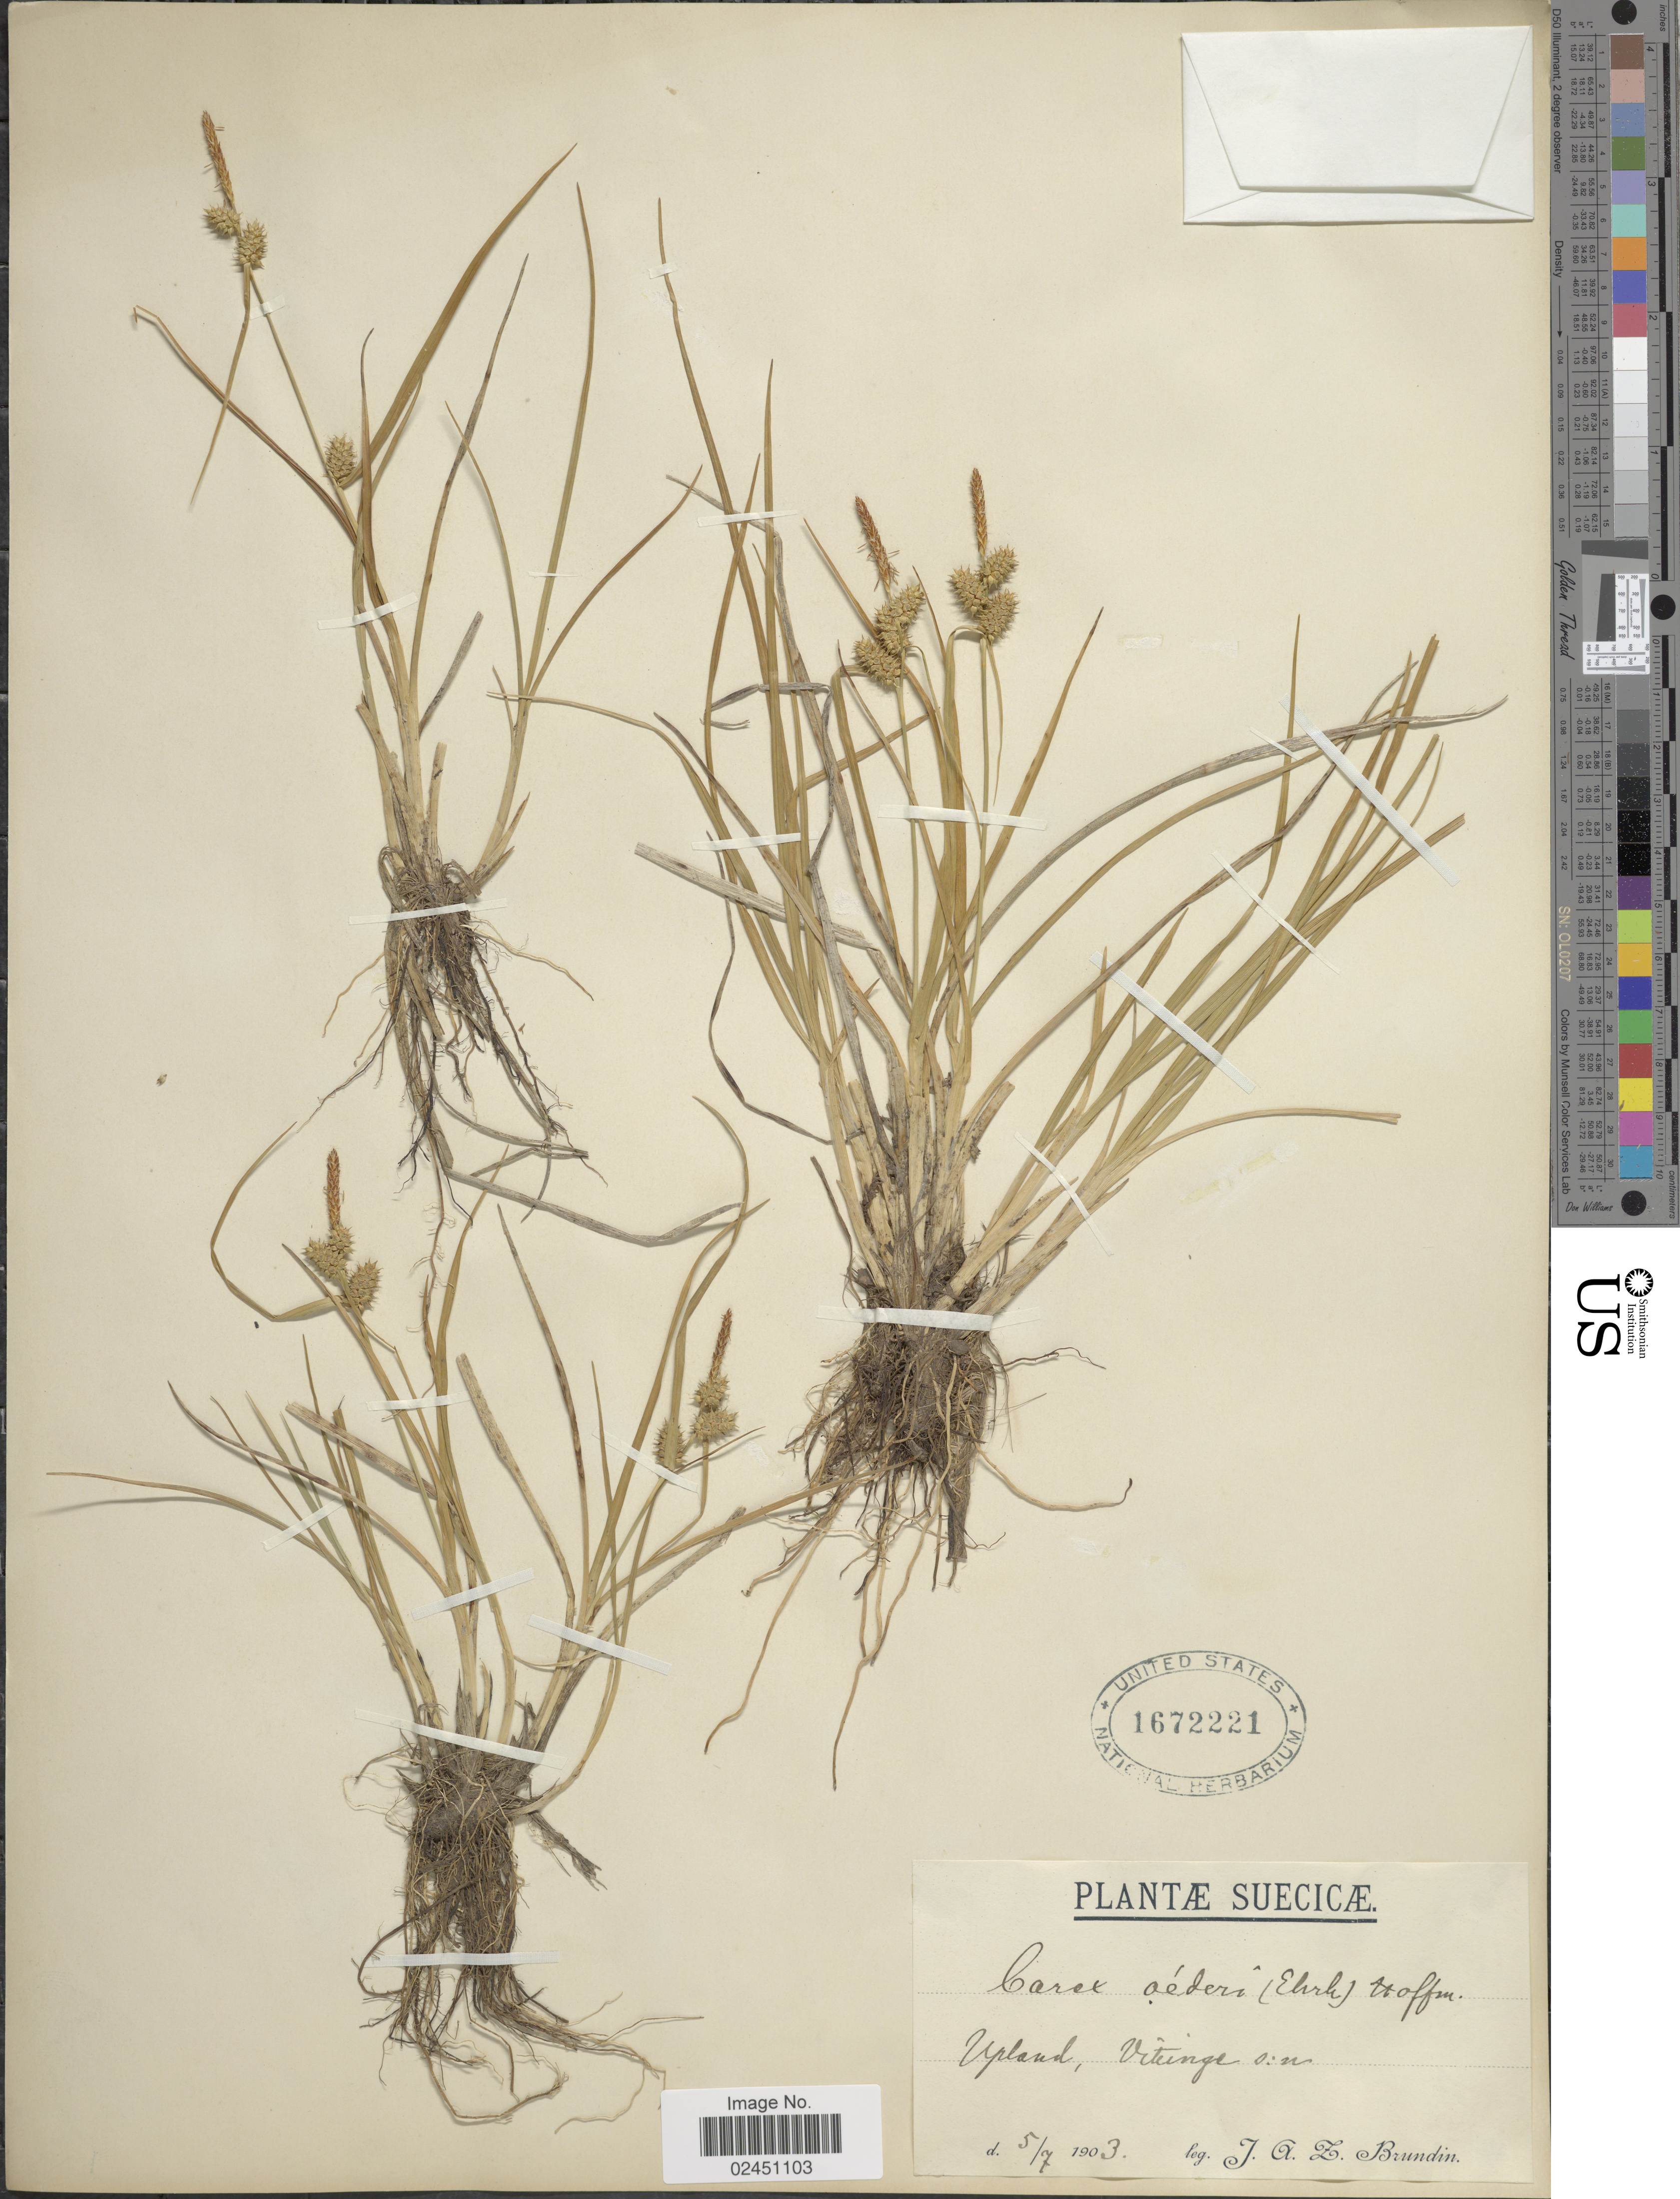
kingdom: Plantae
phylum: Tracheophyta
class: Liliopsida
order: Poales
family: Cyperaceae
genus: Carex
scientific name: Carex oederi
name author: Retz.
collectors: J. Brundin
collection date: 1903-07-05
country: Sweden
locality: Suecicae. Upland, Vitinge s:n.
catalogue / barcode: US 1672221